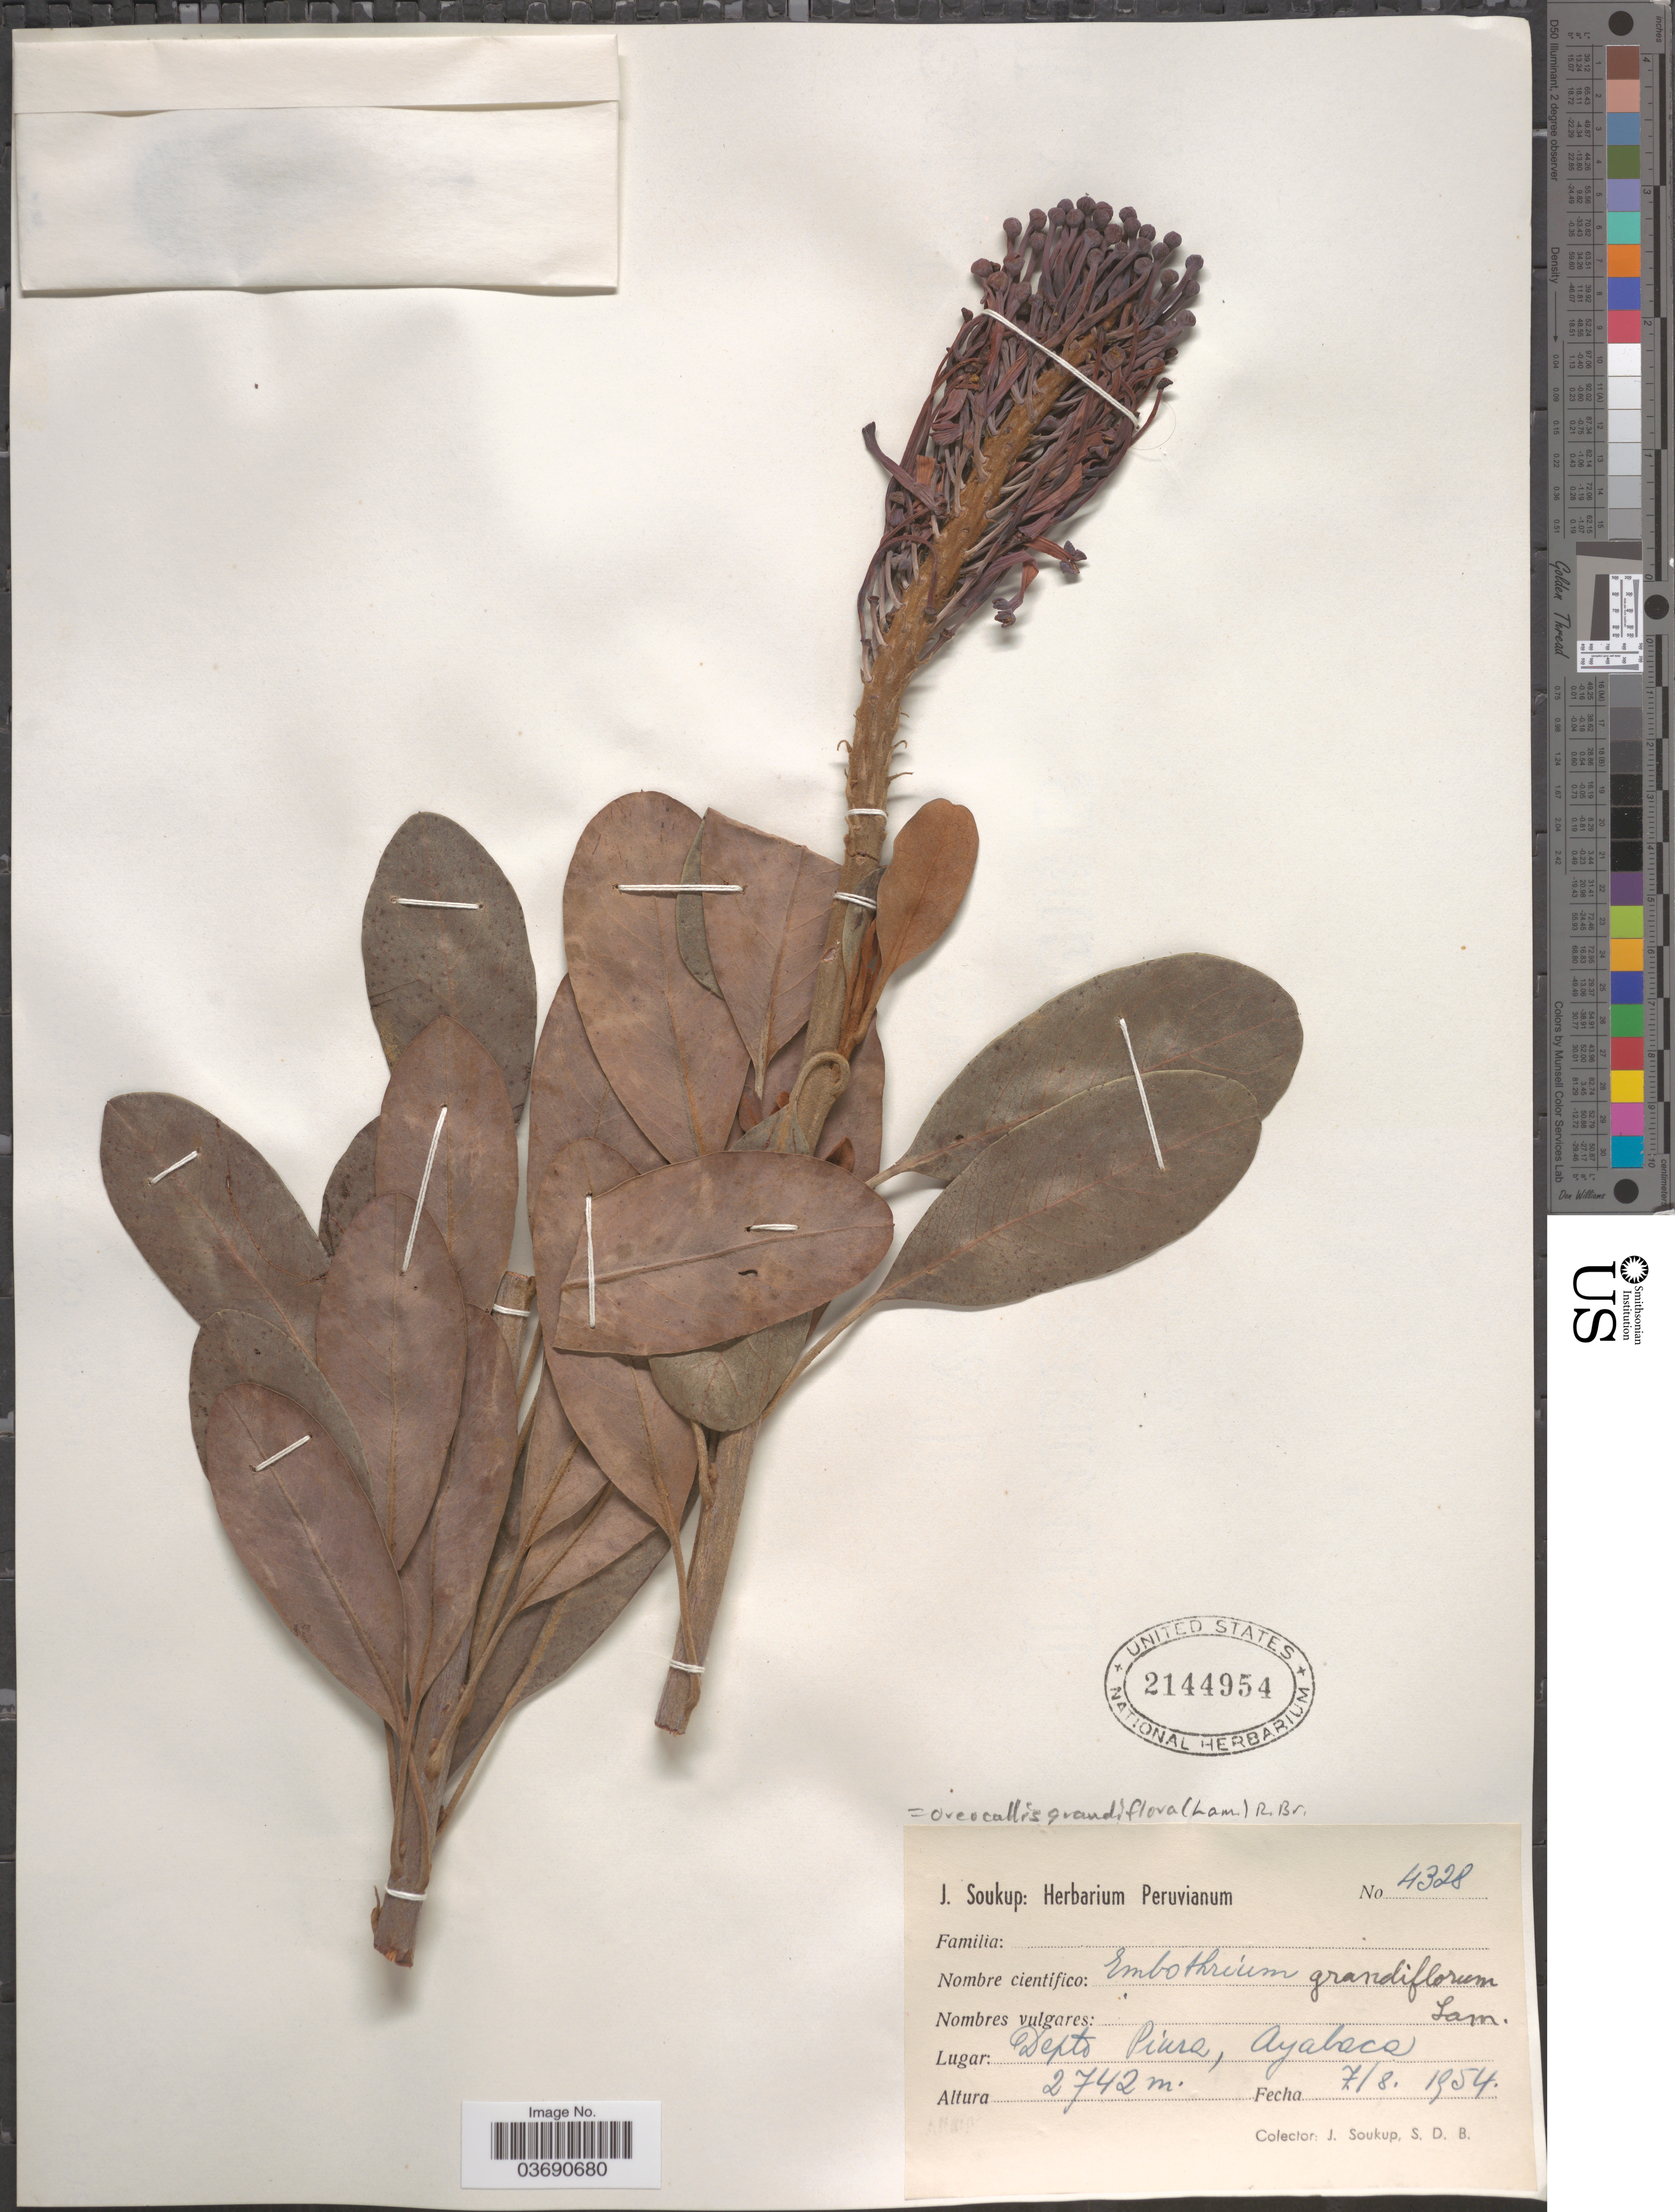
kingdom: Plantae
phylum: Tracheophyta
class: Magnoliopsida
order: Proteales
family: Proteaceae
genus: Oreocallis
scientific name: Oreocallis grandiflora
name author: (Lam.) R. Br.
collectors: J. Soukup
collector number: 4328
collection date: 1954-08-07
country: Peru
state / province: Piura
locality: Ayabaca, Depto. Piura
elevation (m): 2742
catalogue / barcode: US 2144954